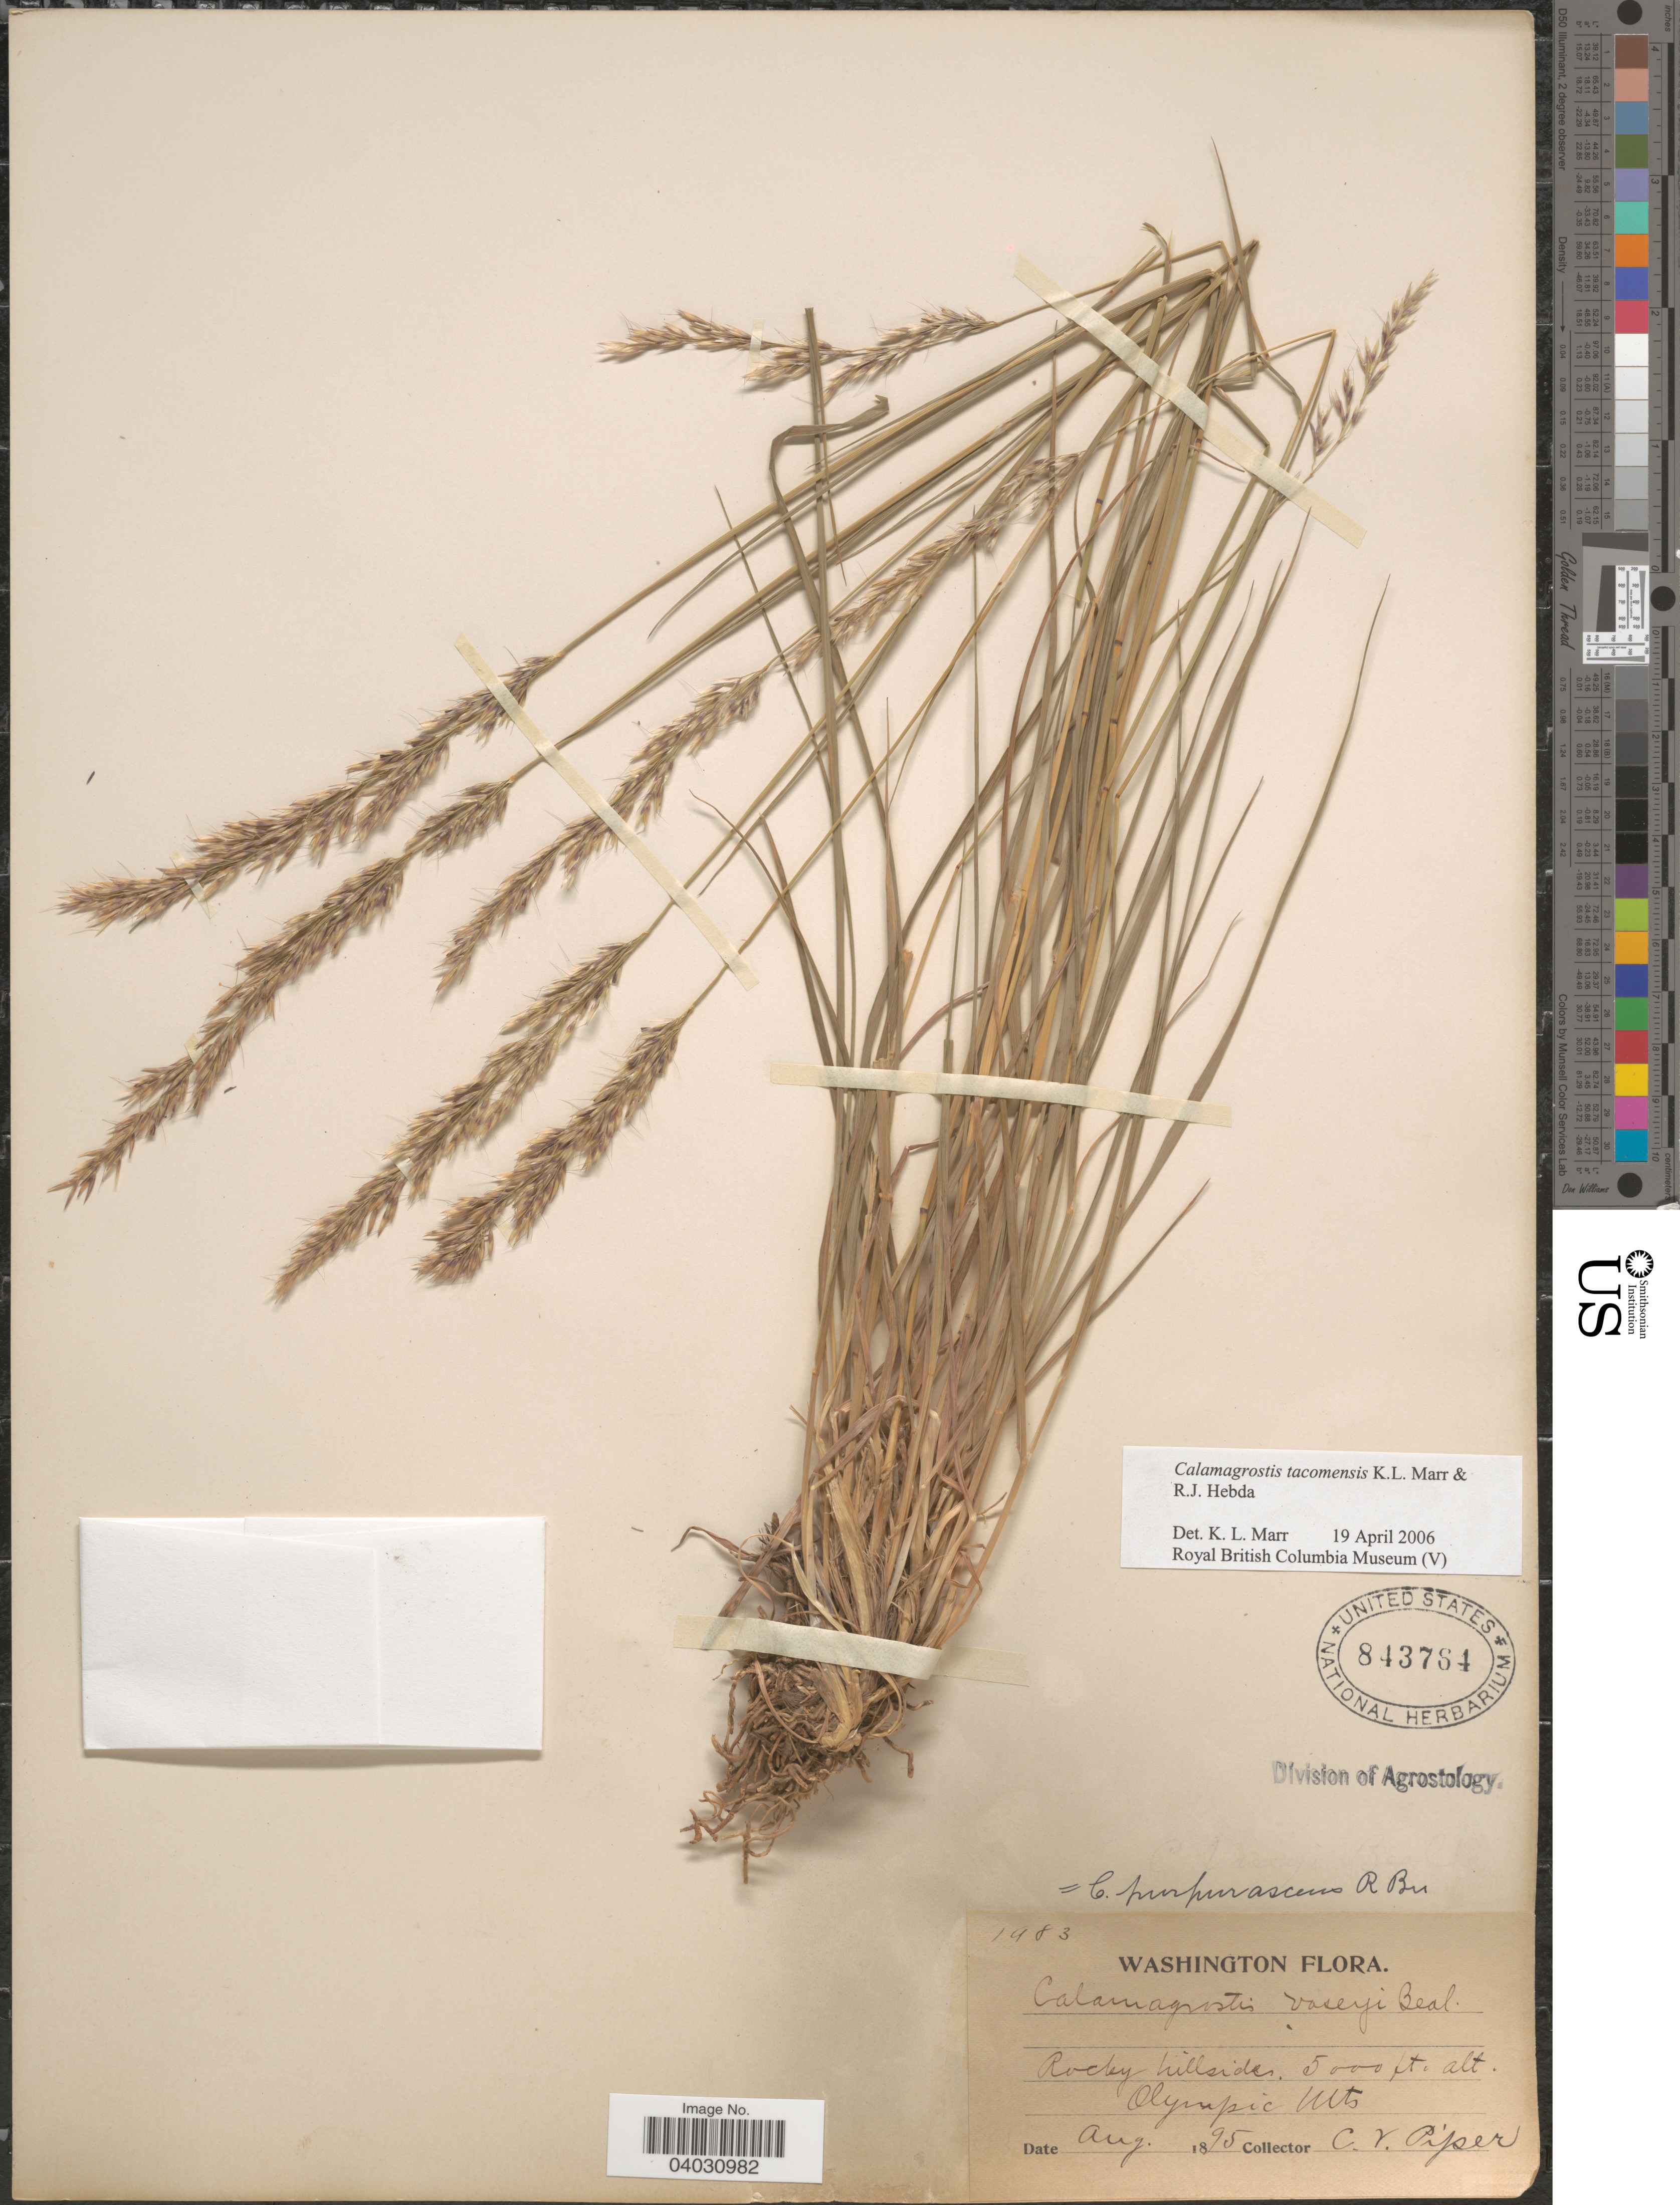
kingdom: Plantae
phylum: Tracheophyta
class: Liliopsida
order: Poales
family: Poaceae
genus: Calamagrostis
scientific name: Calamagrostis tacomensis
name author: K. Marr & Hebda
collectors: C. V. Piper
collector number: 1983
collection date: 1895-08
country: United States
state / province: Washington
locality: Olympic Mts.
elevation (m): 1524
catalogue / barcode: US 843764